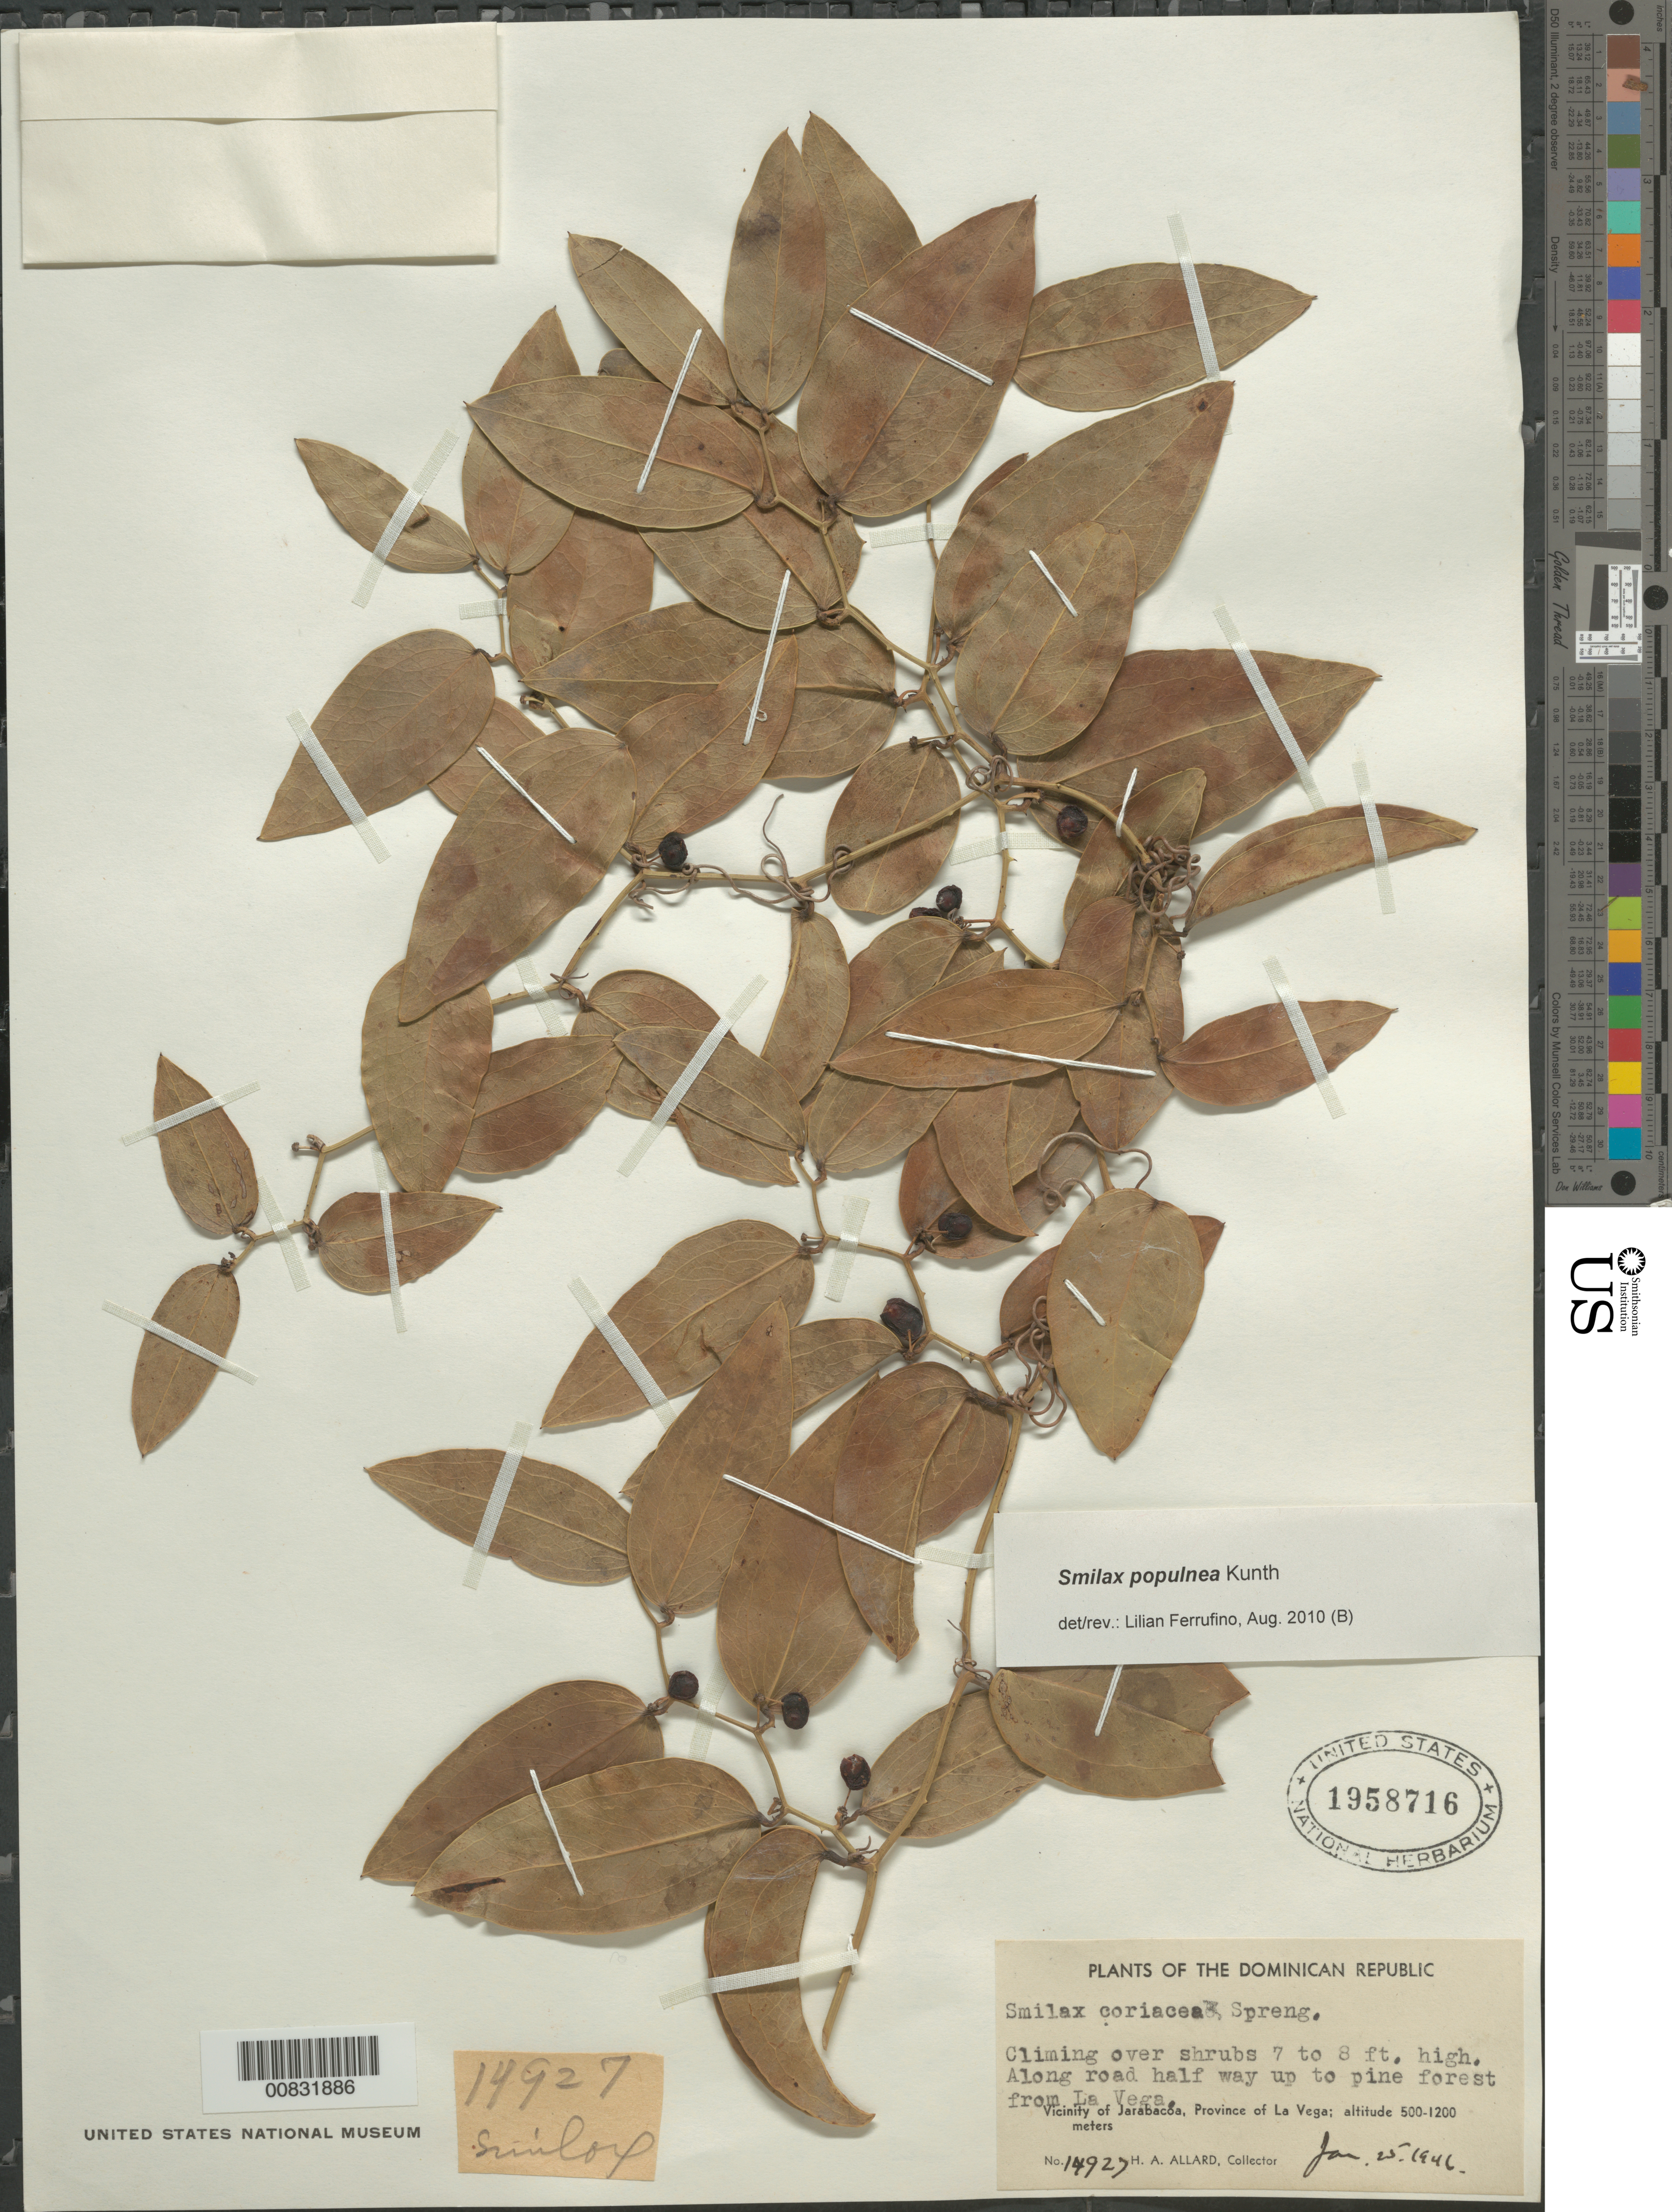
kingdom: Plantae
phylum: Tracheophyta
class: Liliopsida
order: Liliales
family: Smilacaceae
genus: Smilax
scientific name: Smilax populnea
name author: Kunth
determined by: Ferrufino, L., (USJ), Herbario Universidad de Costa Rica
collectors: H. A. Allard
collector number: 14927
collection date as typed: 25 Jan 1946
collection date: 1946-01-25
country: Dominican Republic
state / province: La Vega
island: Hispaniola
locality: Vicinity of Jarabacoa. Along road half way up to pine forest from La Vega.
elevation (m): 500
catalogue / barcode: US 1958716